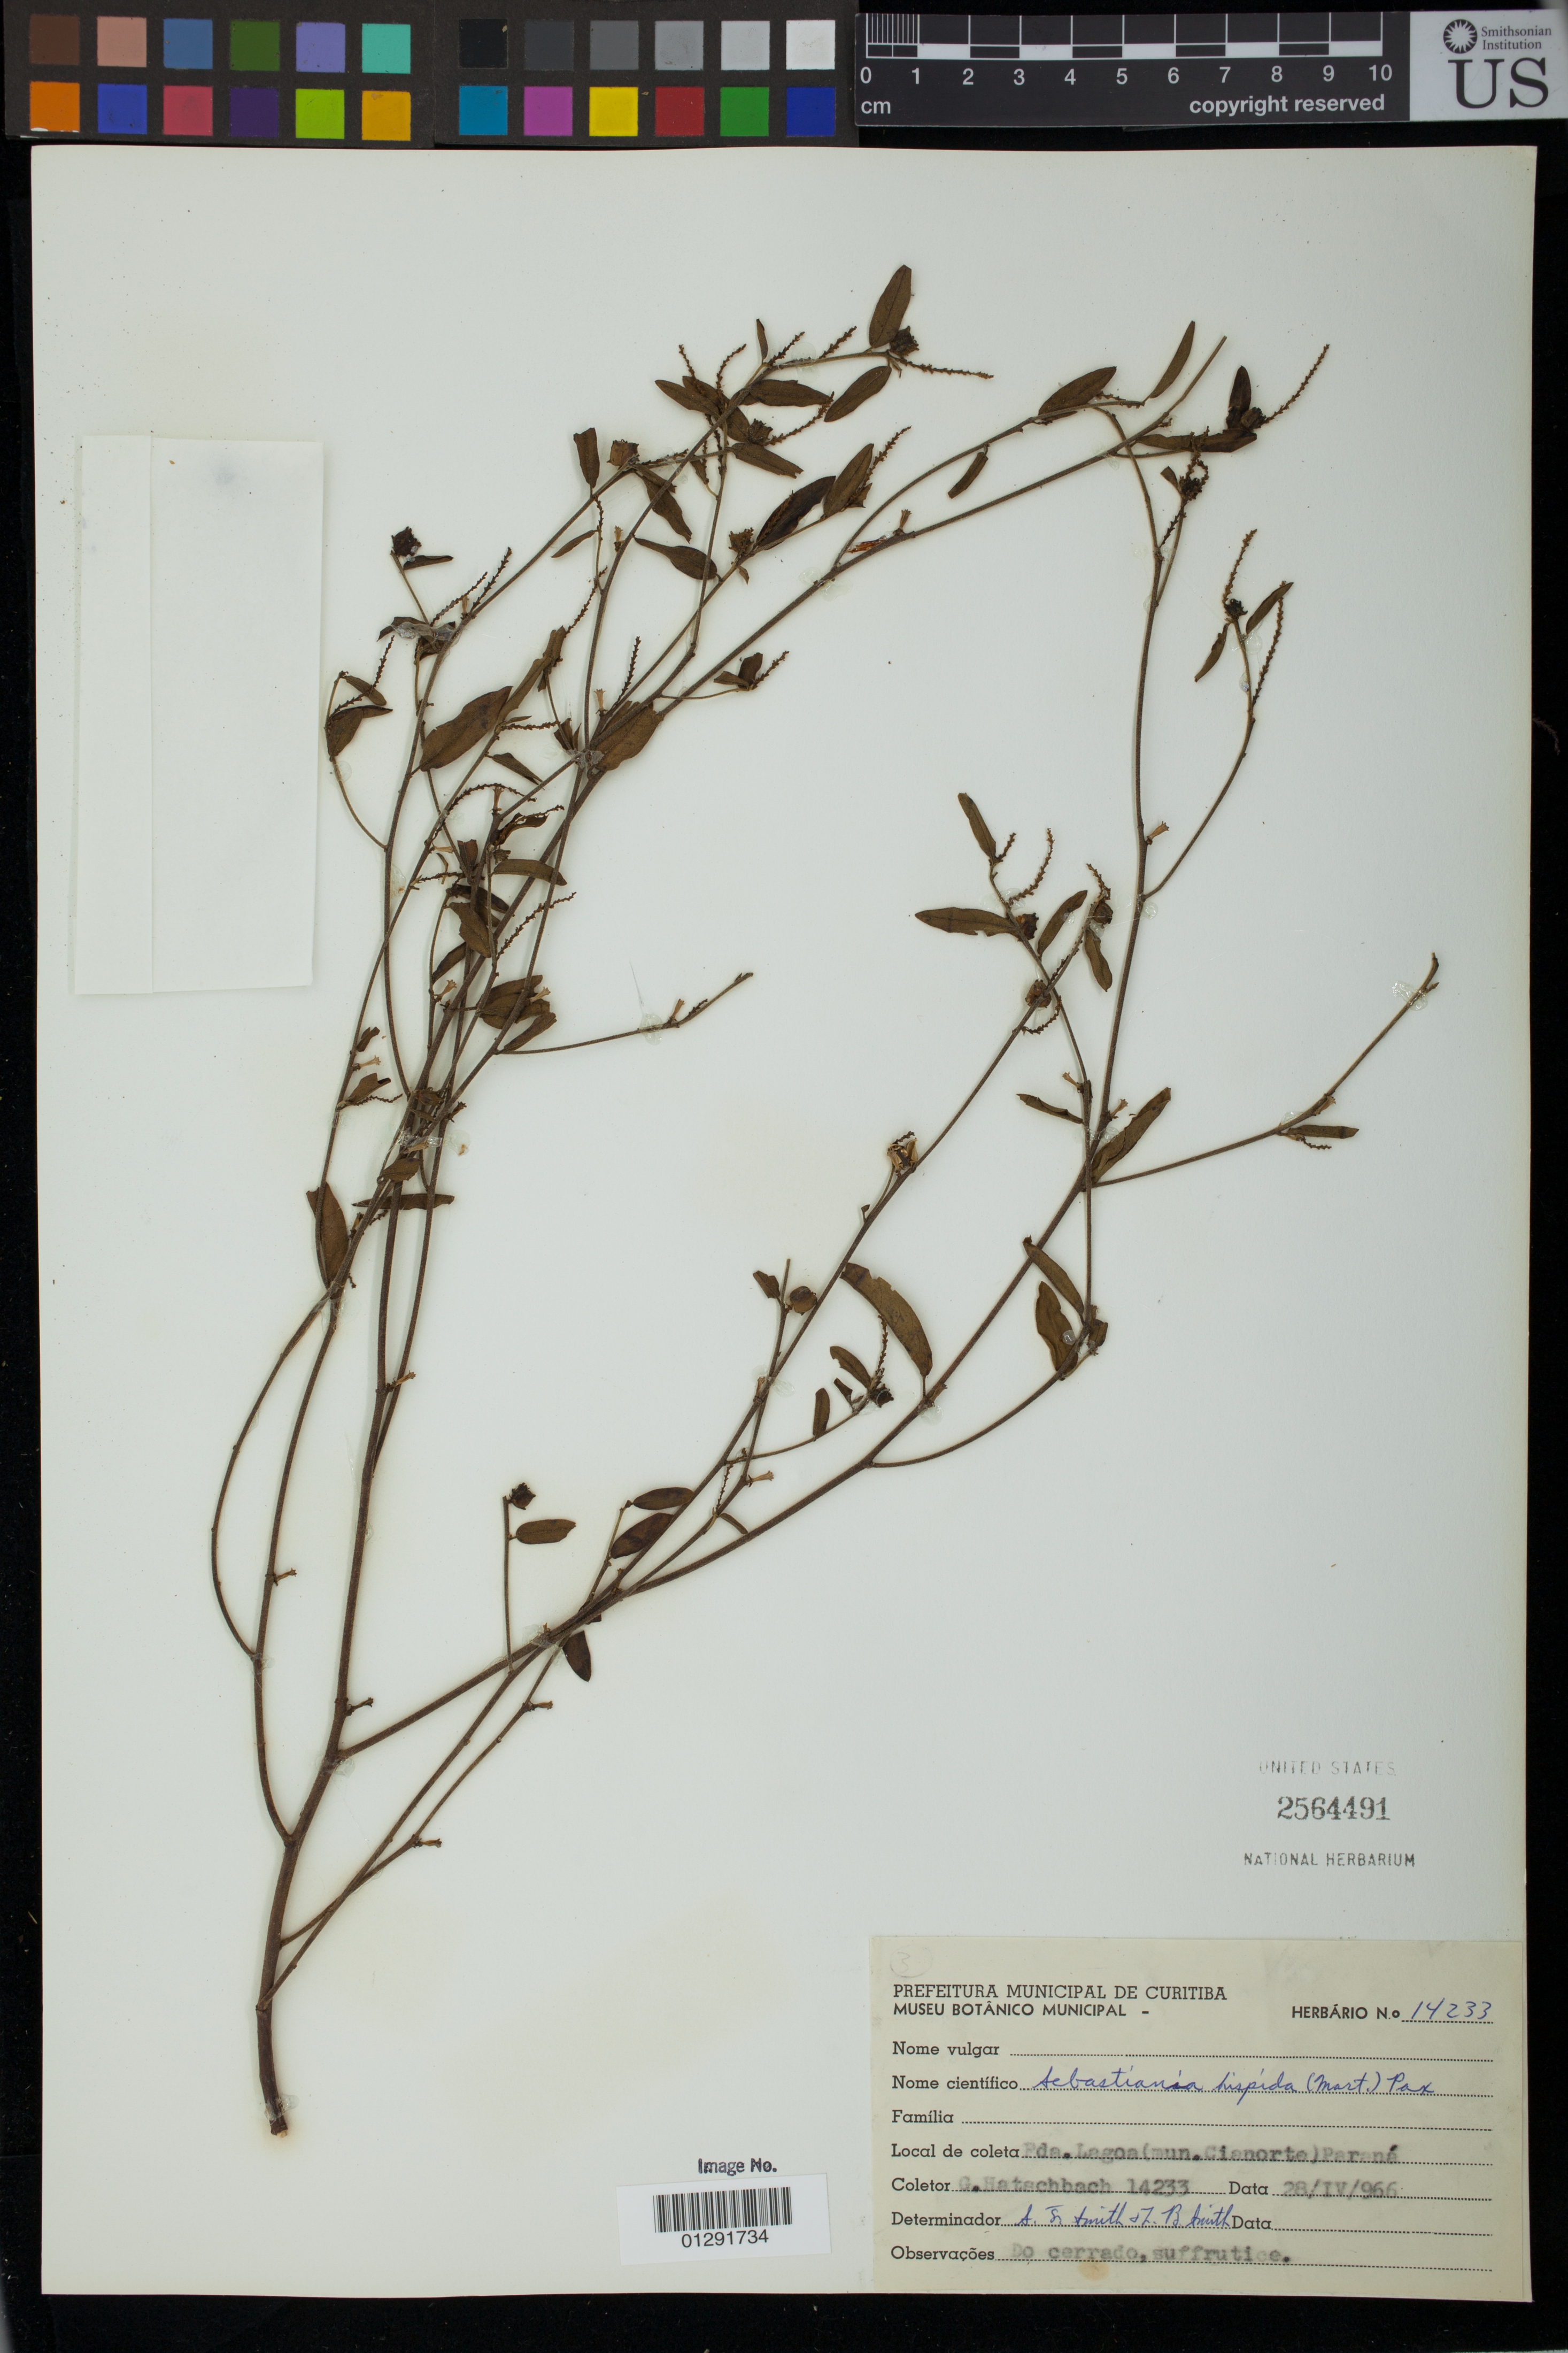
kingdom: Plantae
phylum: Tracheophyta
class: Magnoliopsida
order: Malpighiales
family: Euphorbiaceae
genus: Sebastiania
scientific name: Sebastiania hispida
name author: (Mart.) Pax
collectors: G. Hatschbach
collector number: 14233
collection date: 1966-04-28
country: Brazil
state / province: Paraná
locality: Pda. Lagoa (mun. Cianorte) Parana.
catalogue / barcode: US 2564491